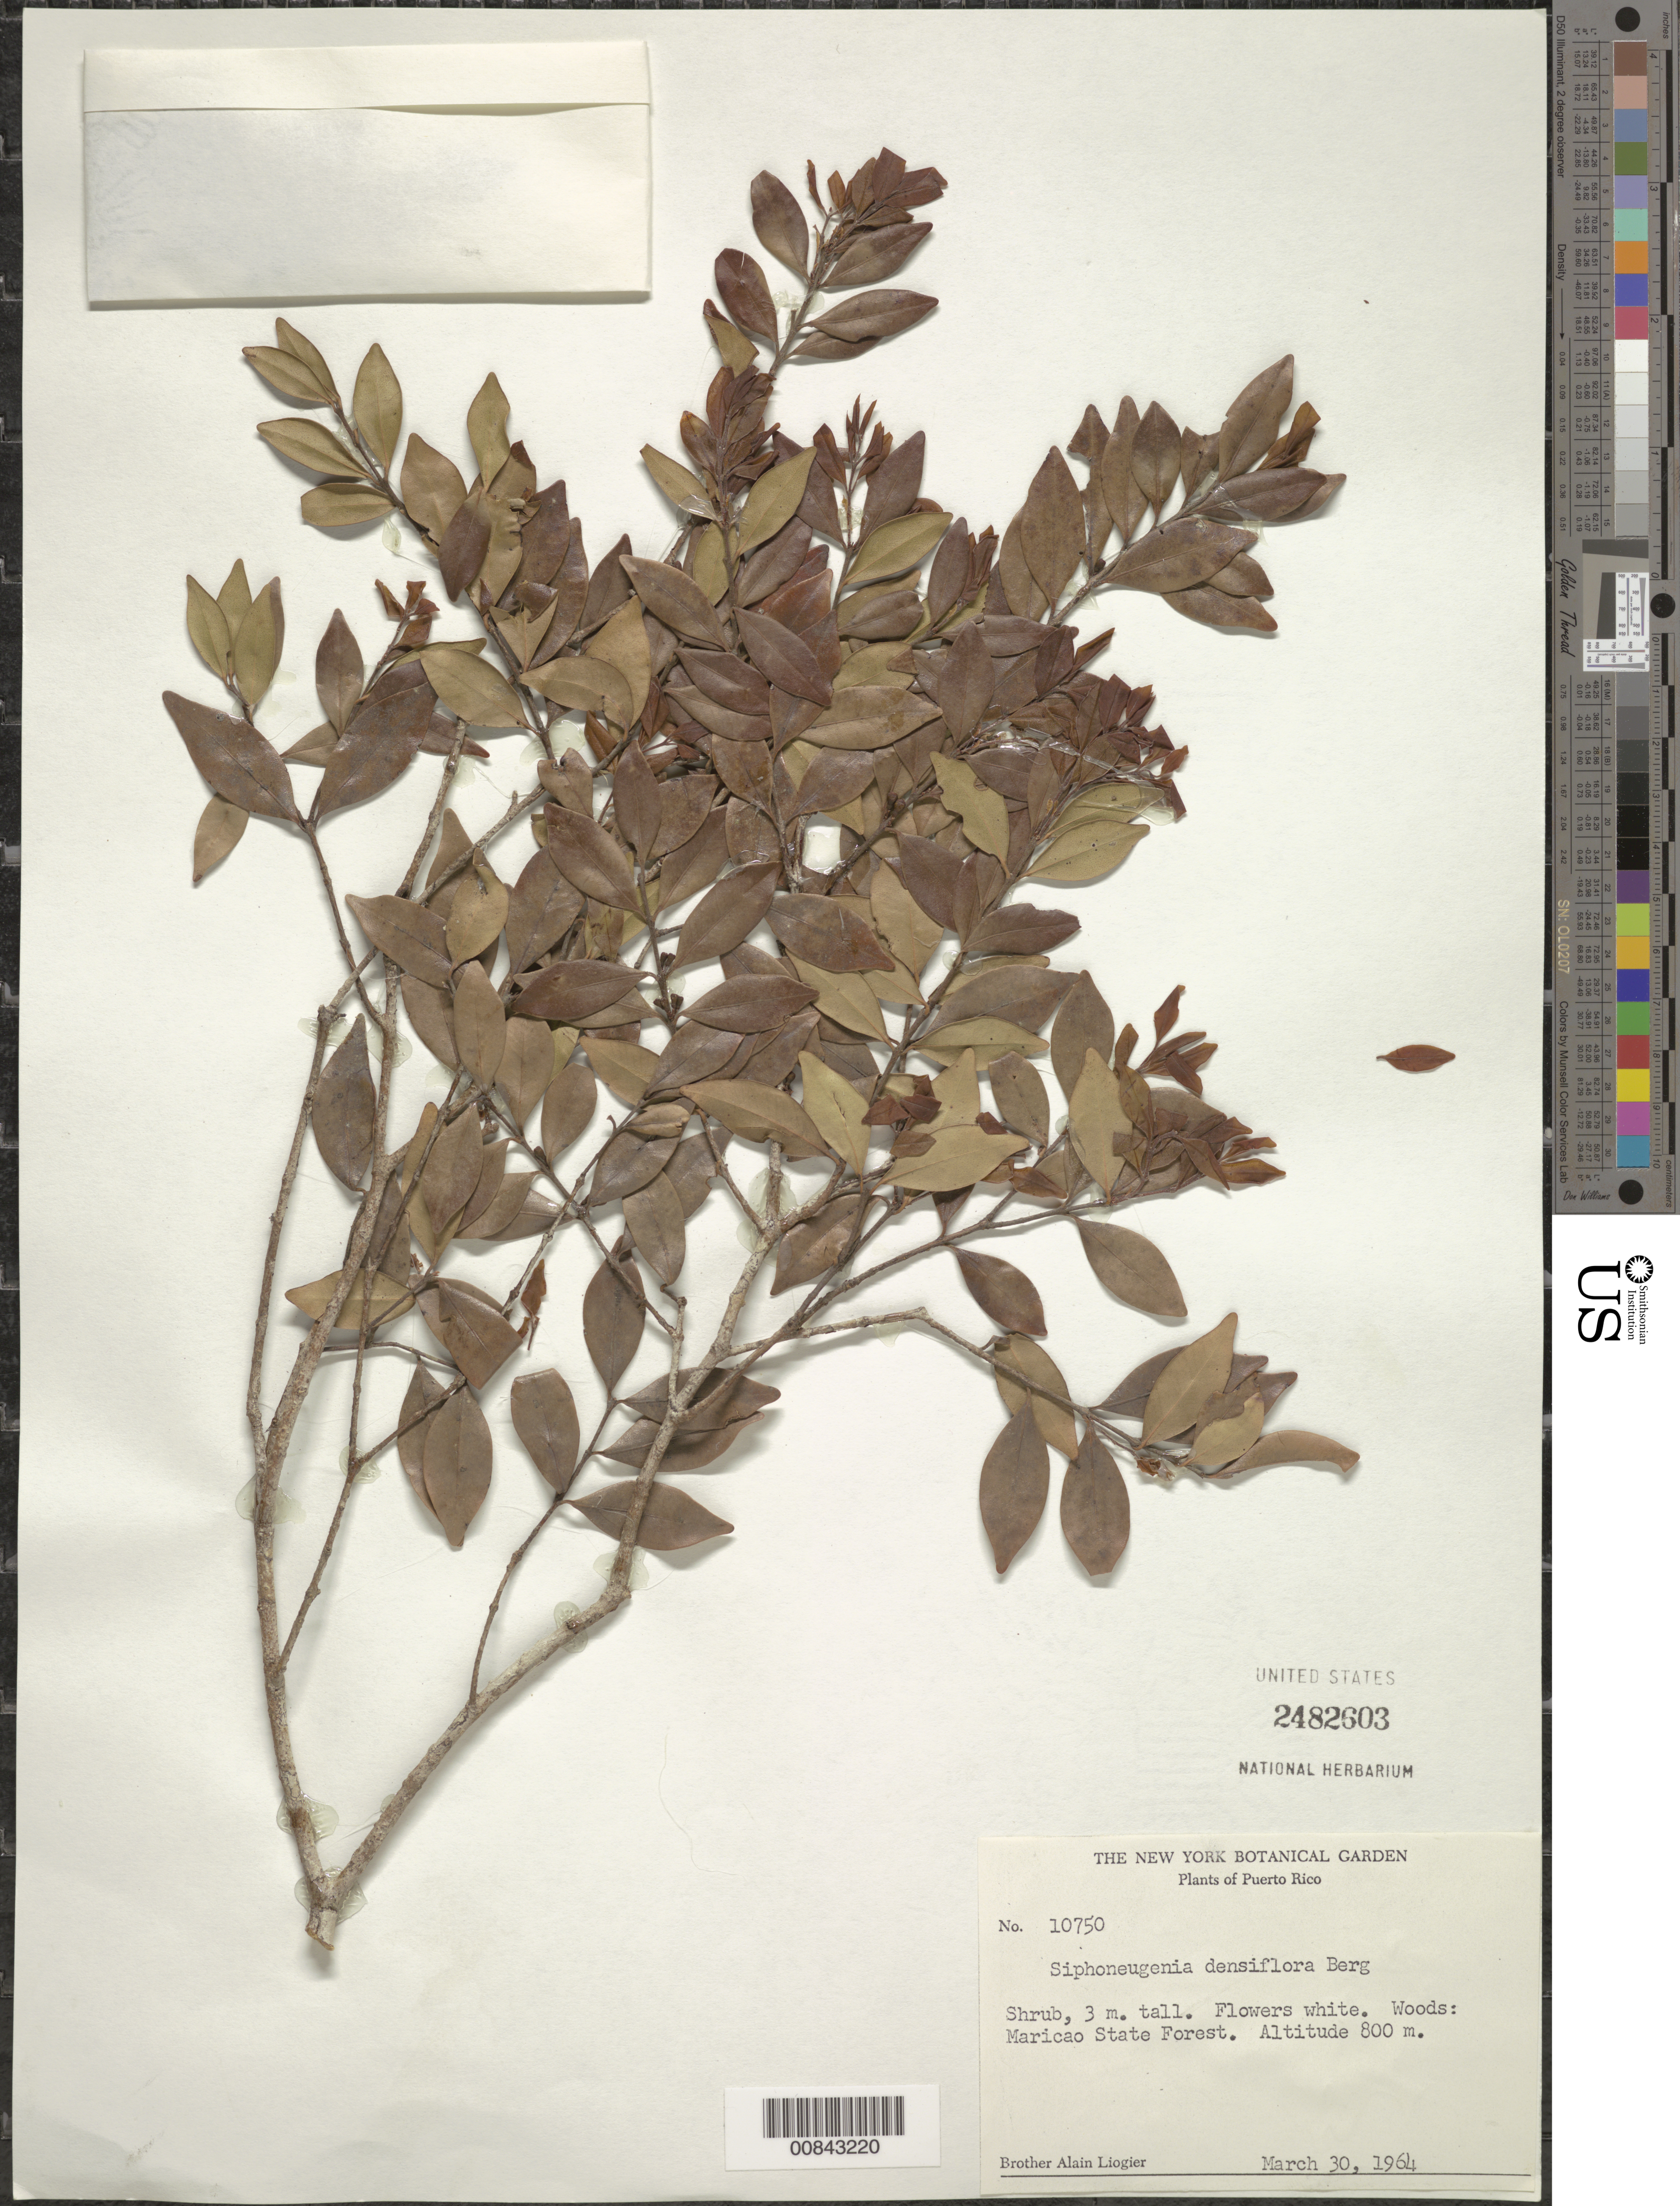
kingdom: Plantae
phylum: Tracheophyta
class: Magnoliopsida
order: Myrtales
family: Myrtaceae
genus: Siphoneugena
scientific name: Siphoneugena dussii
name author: (Krug & Urb.) Proença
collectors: A. H. Liogier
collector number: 10750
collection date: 1964-03-30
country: Puerto Rico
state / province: Maricao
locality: Maricao State Forest.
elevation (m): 800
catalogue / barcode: US 2482603